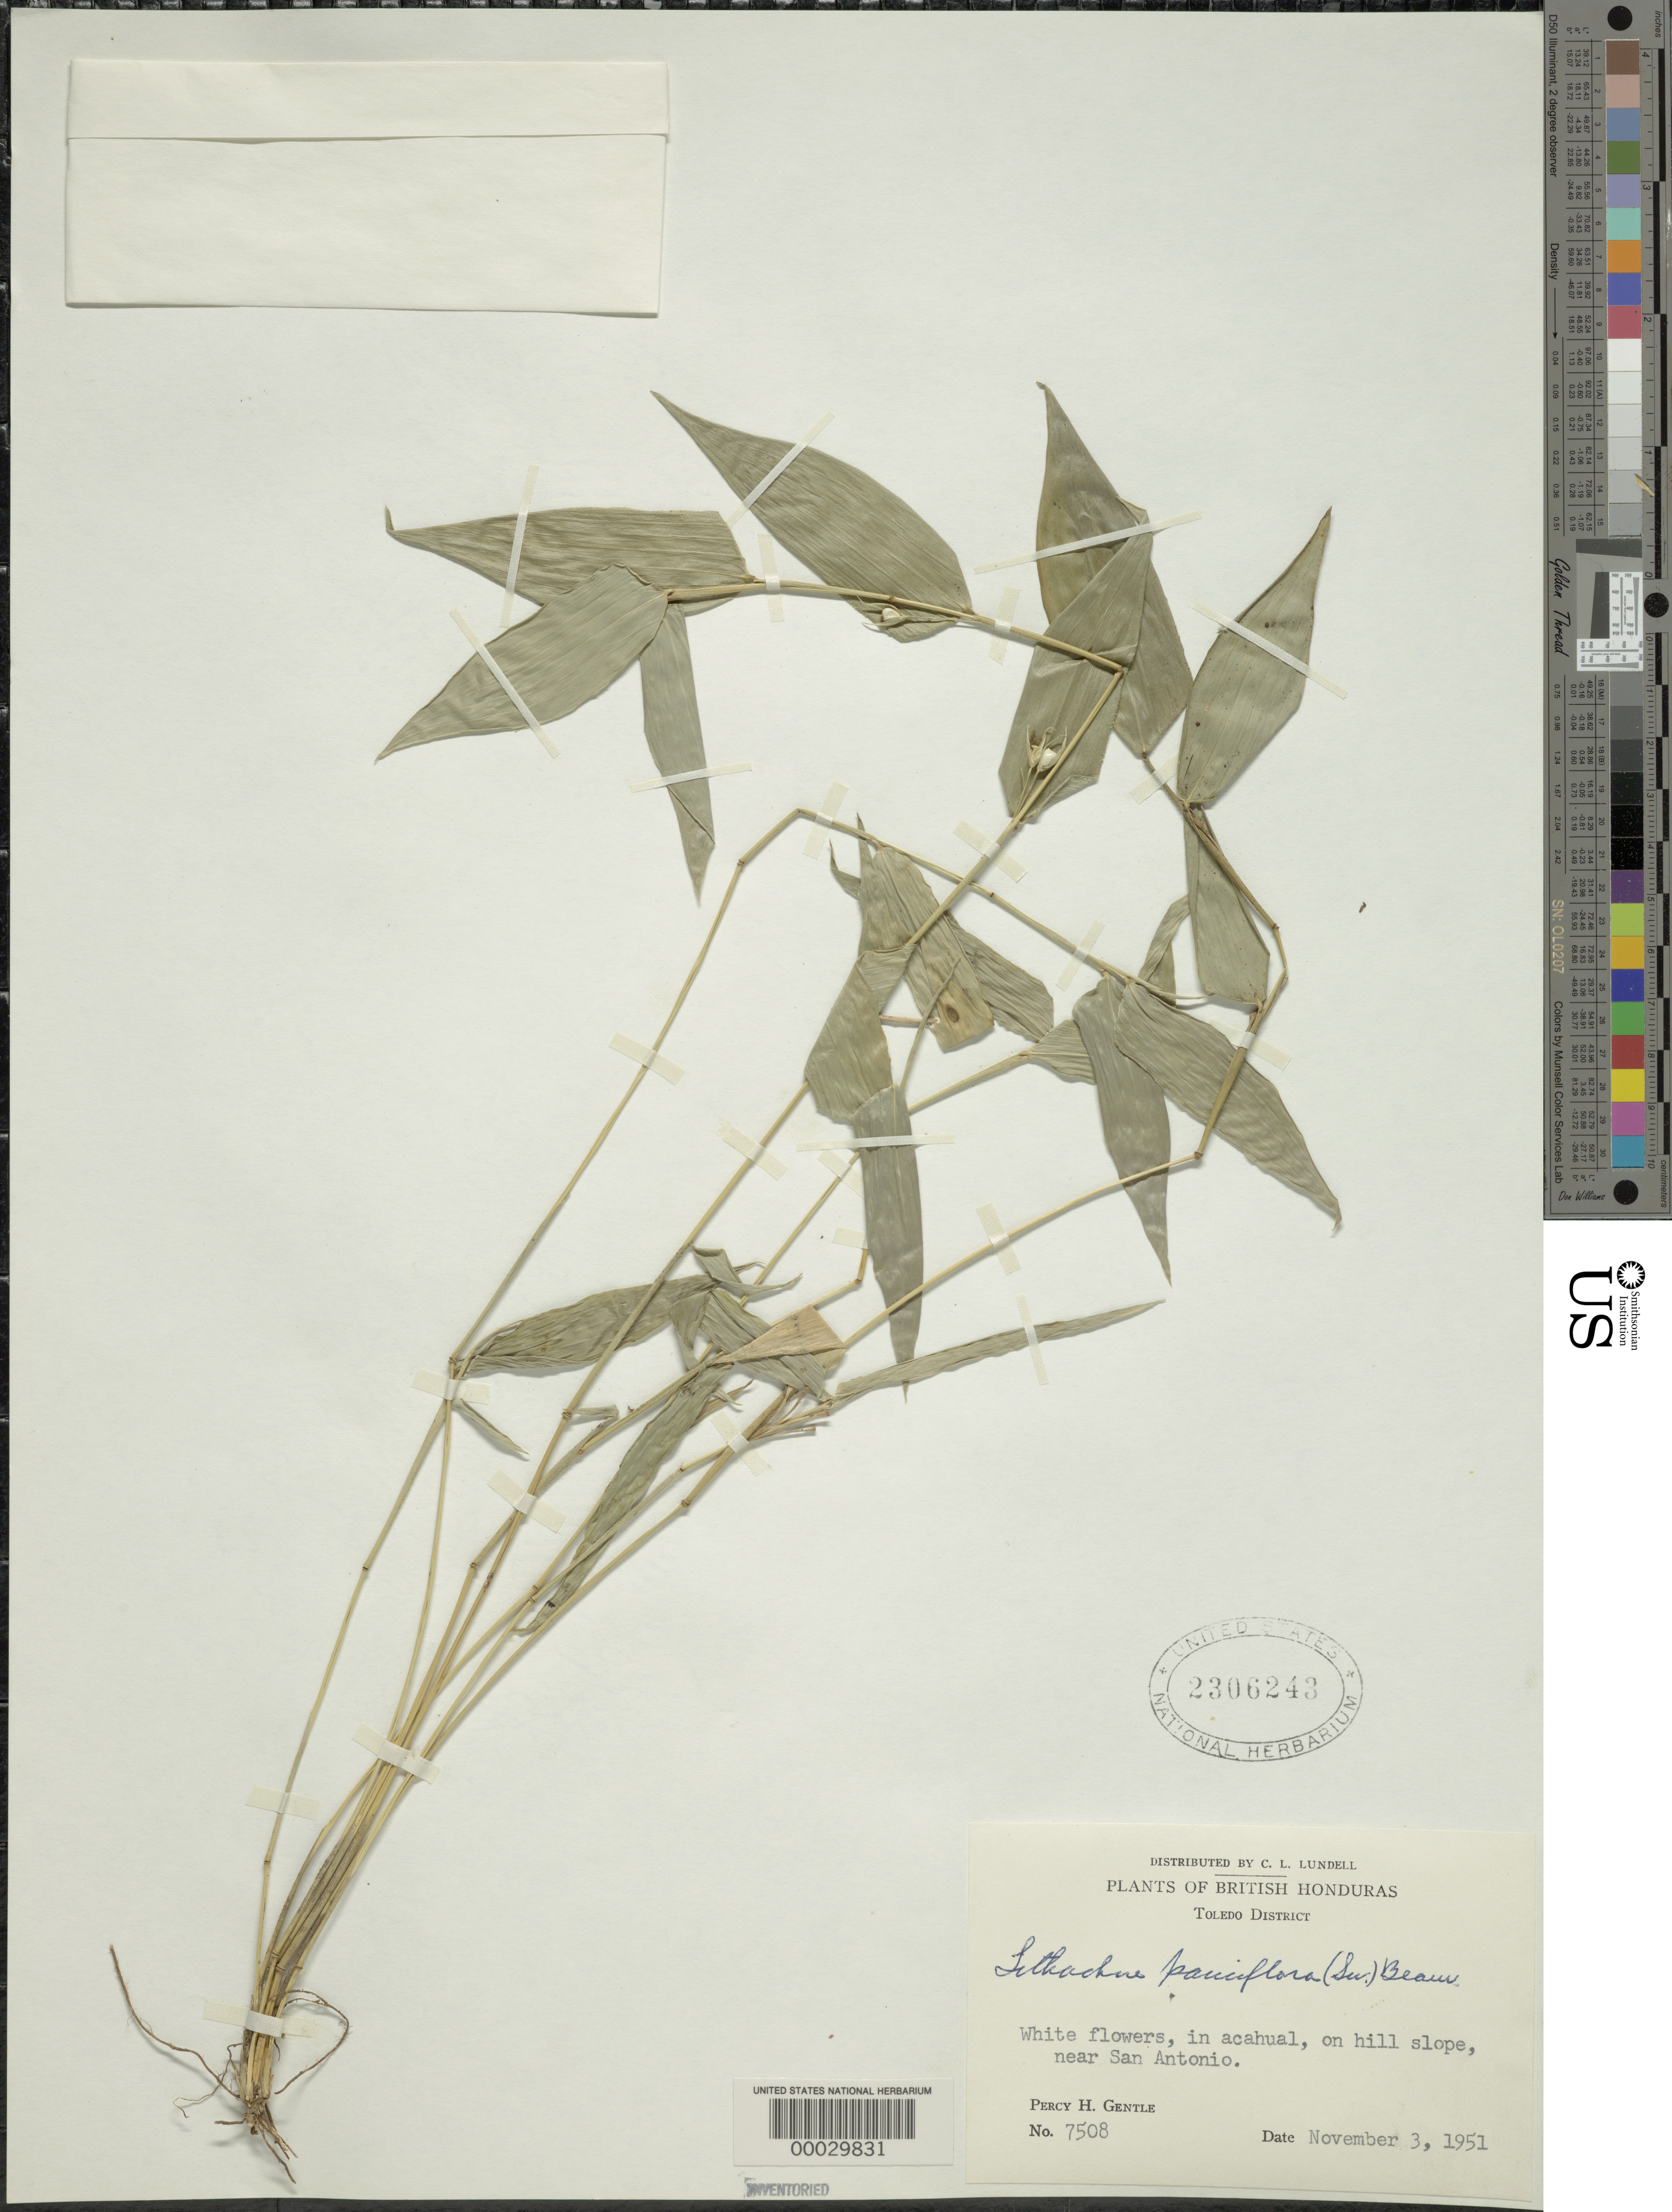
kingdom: Plantae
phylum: Tracheophyta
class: Liliopsida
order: Poales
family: Poaceae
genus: Lithachne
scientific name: Lithachne pauciflora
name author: (Sw.) P. Beauv.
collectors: P. H. Gentle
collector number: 7508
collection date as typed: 03 Nov 1951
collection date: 1951-11-03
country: Belize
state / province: Toledo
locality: San Antonio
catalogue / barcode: US 2306243